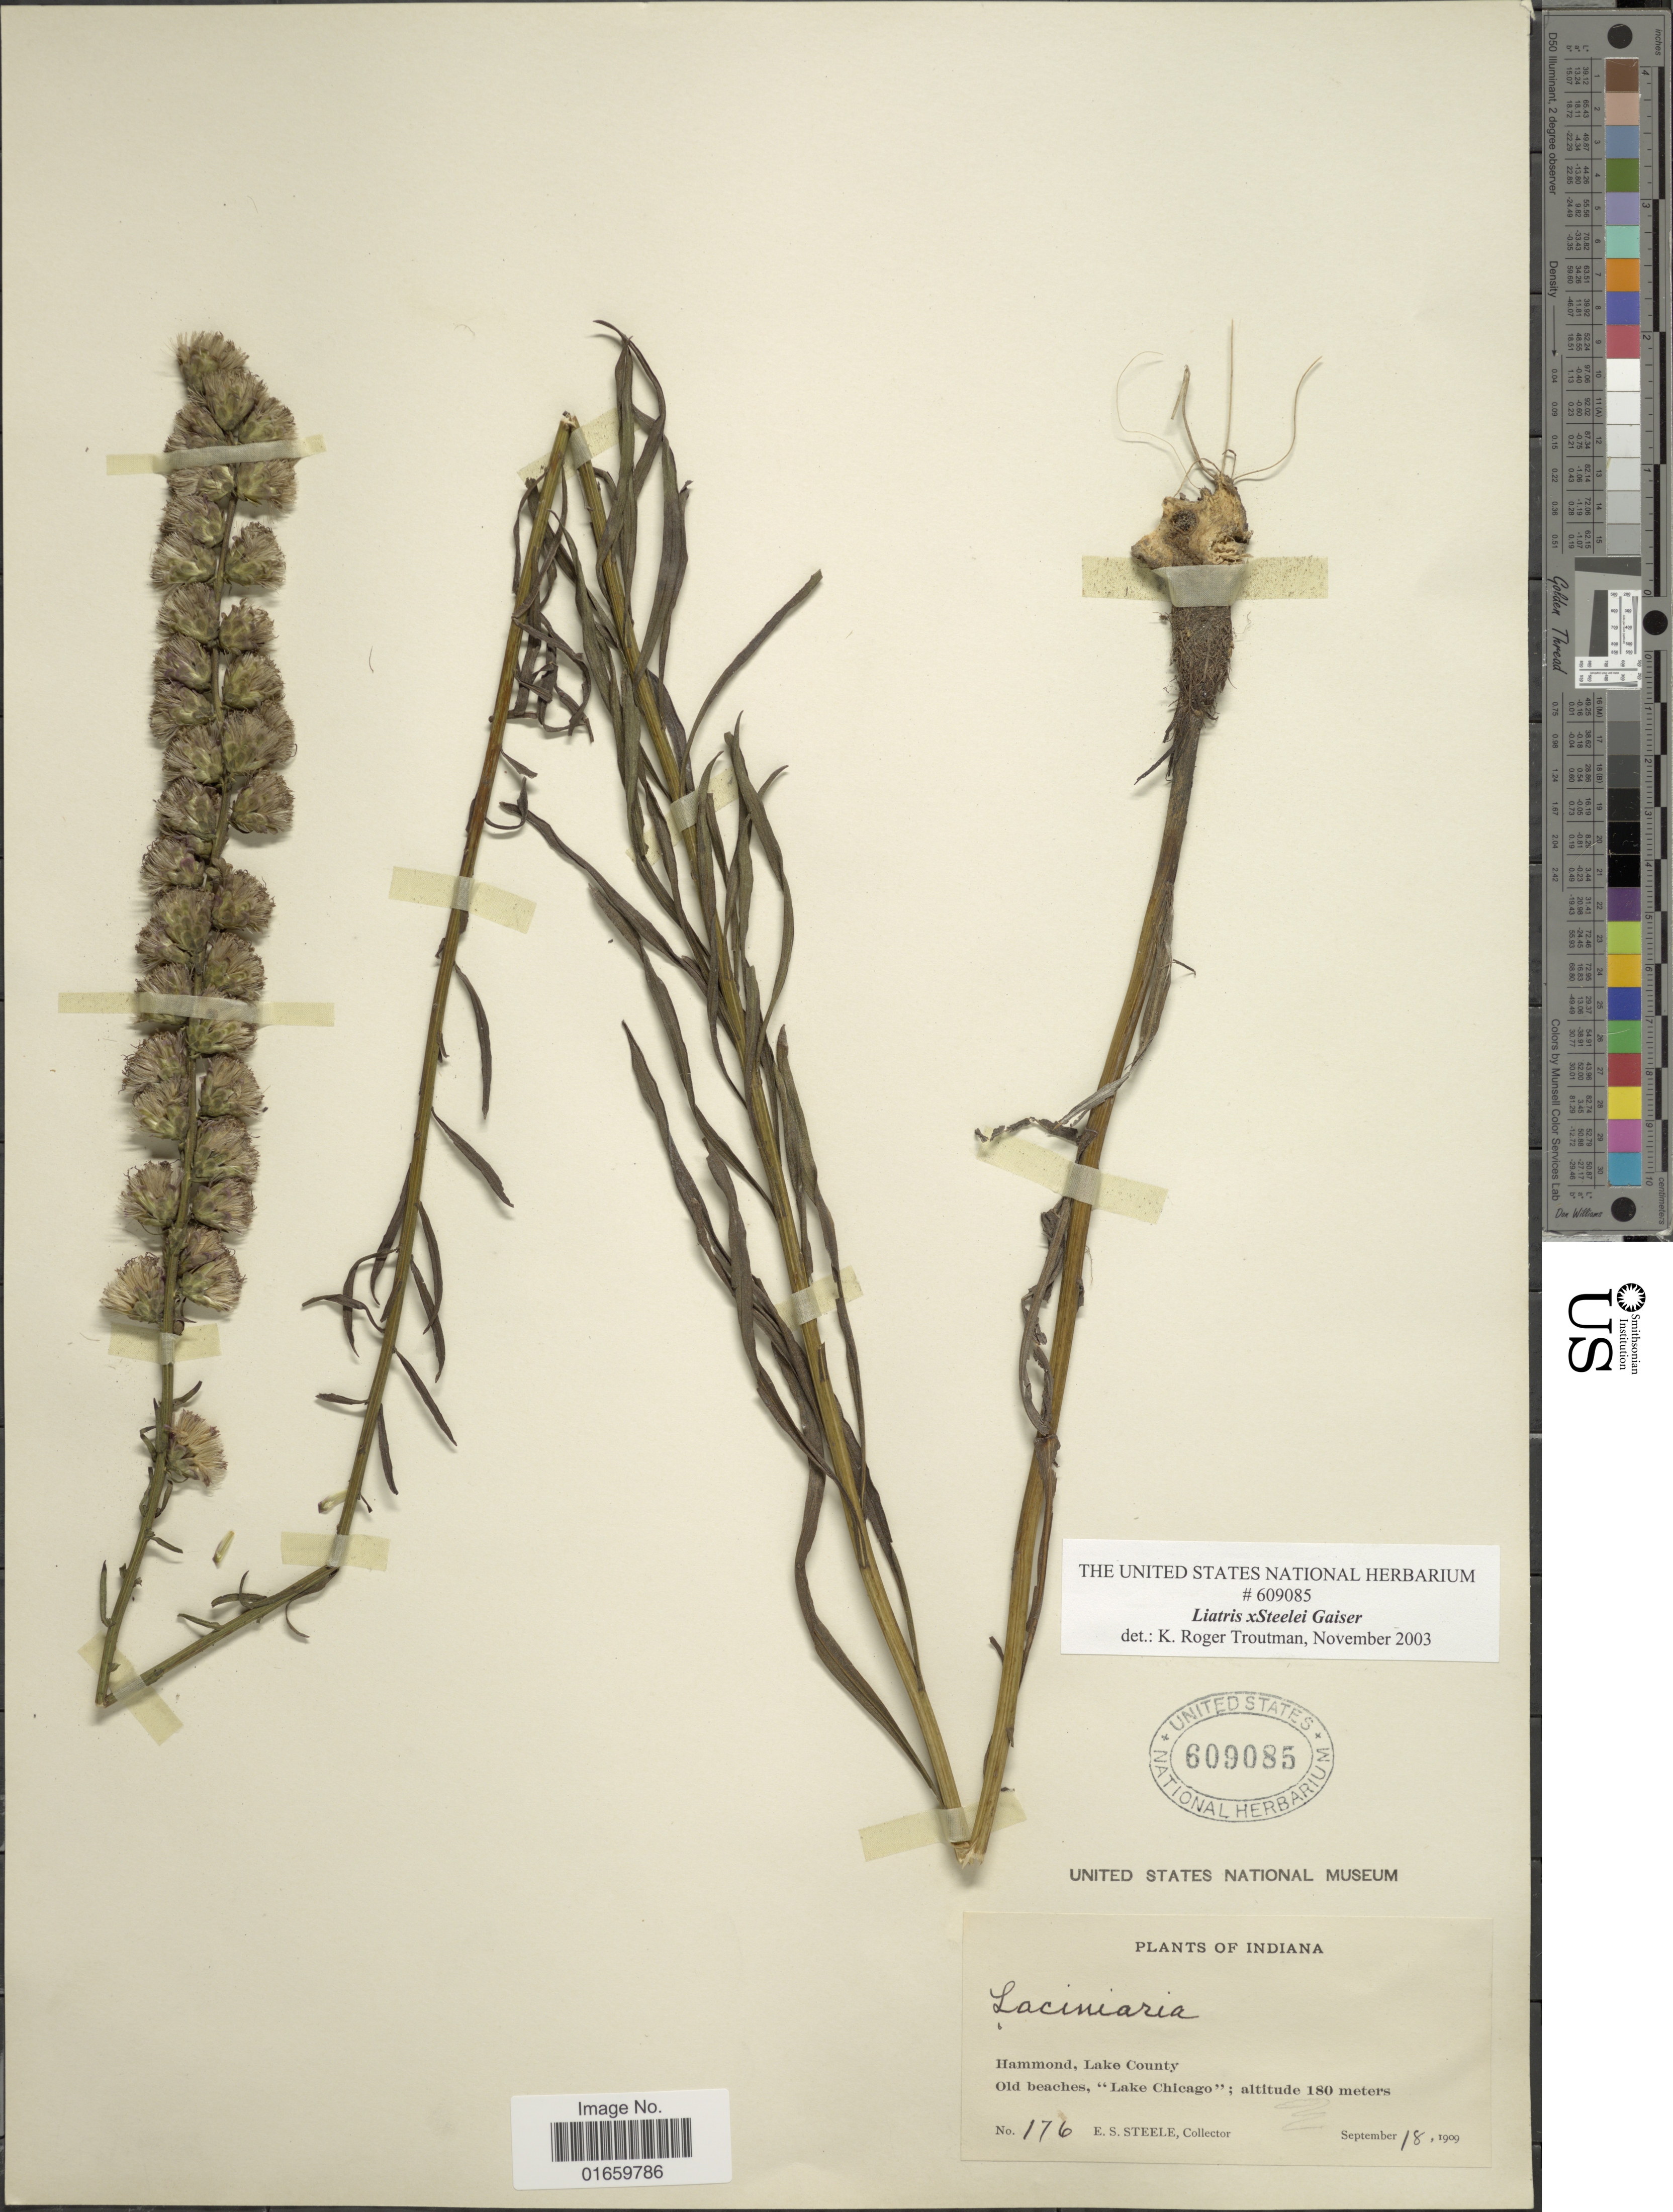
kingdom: Plantae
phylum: Tracheophyta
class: Magnoliopsida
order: Asterales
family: Asteraceae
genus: Liatris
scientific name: Liatris x steelei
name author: Gaiser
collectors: E. Steele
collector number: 176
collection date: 1909-09-18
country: United States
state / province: Indiana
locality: Hammond, Lake County, Old Beaches, "Lake Chicago"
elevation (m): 180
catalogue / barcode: US 609085